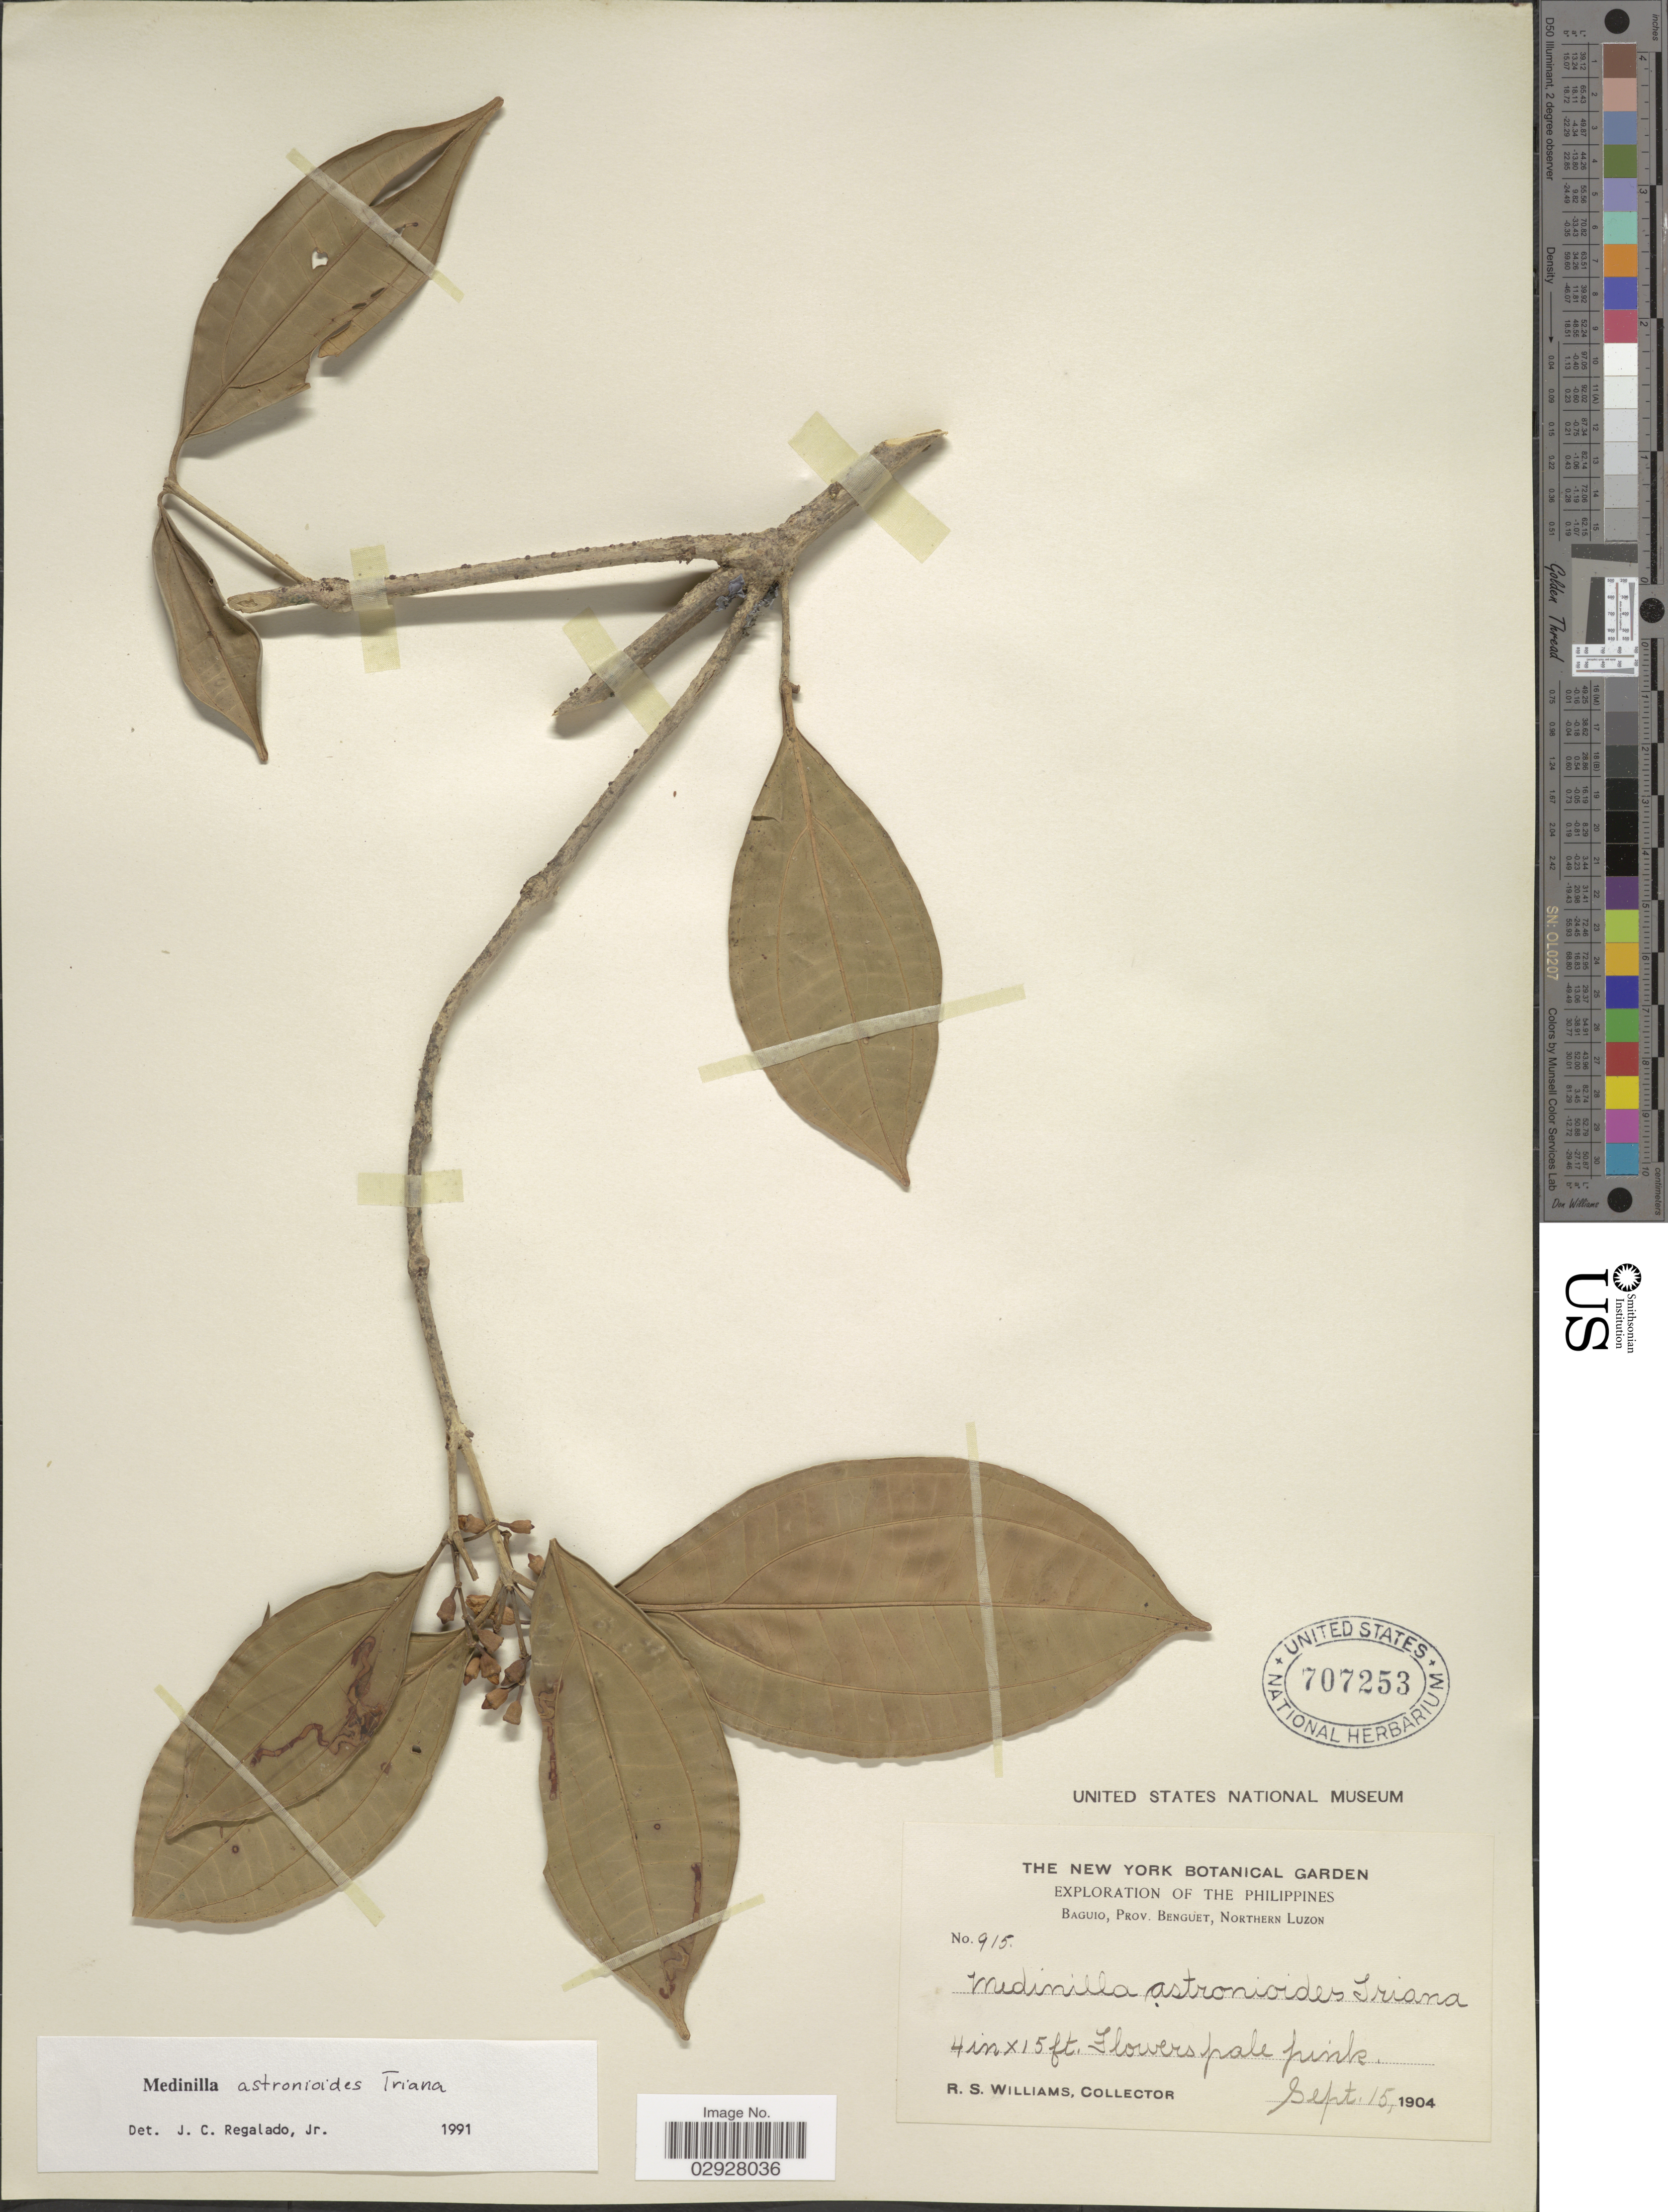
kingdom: Plantae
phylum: Tracheophyta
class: Magnoliopsida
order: Myrtales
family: Melastomataceae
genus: Medinilla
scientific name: Medinilla astronioides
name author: Triana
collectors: R. S. Williams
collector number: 915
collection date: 1904-09-15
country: Philippines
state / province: Cordillera (Administrative Region)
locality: Baguio, Prov. Benguet, Northern Luzon.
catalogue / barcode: US 707253